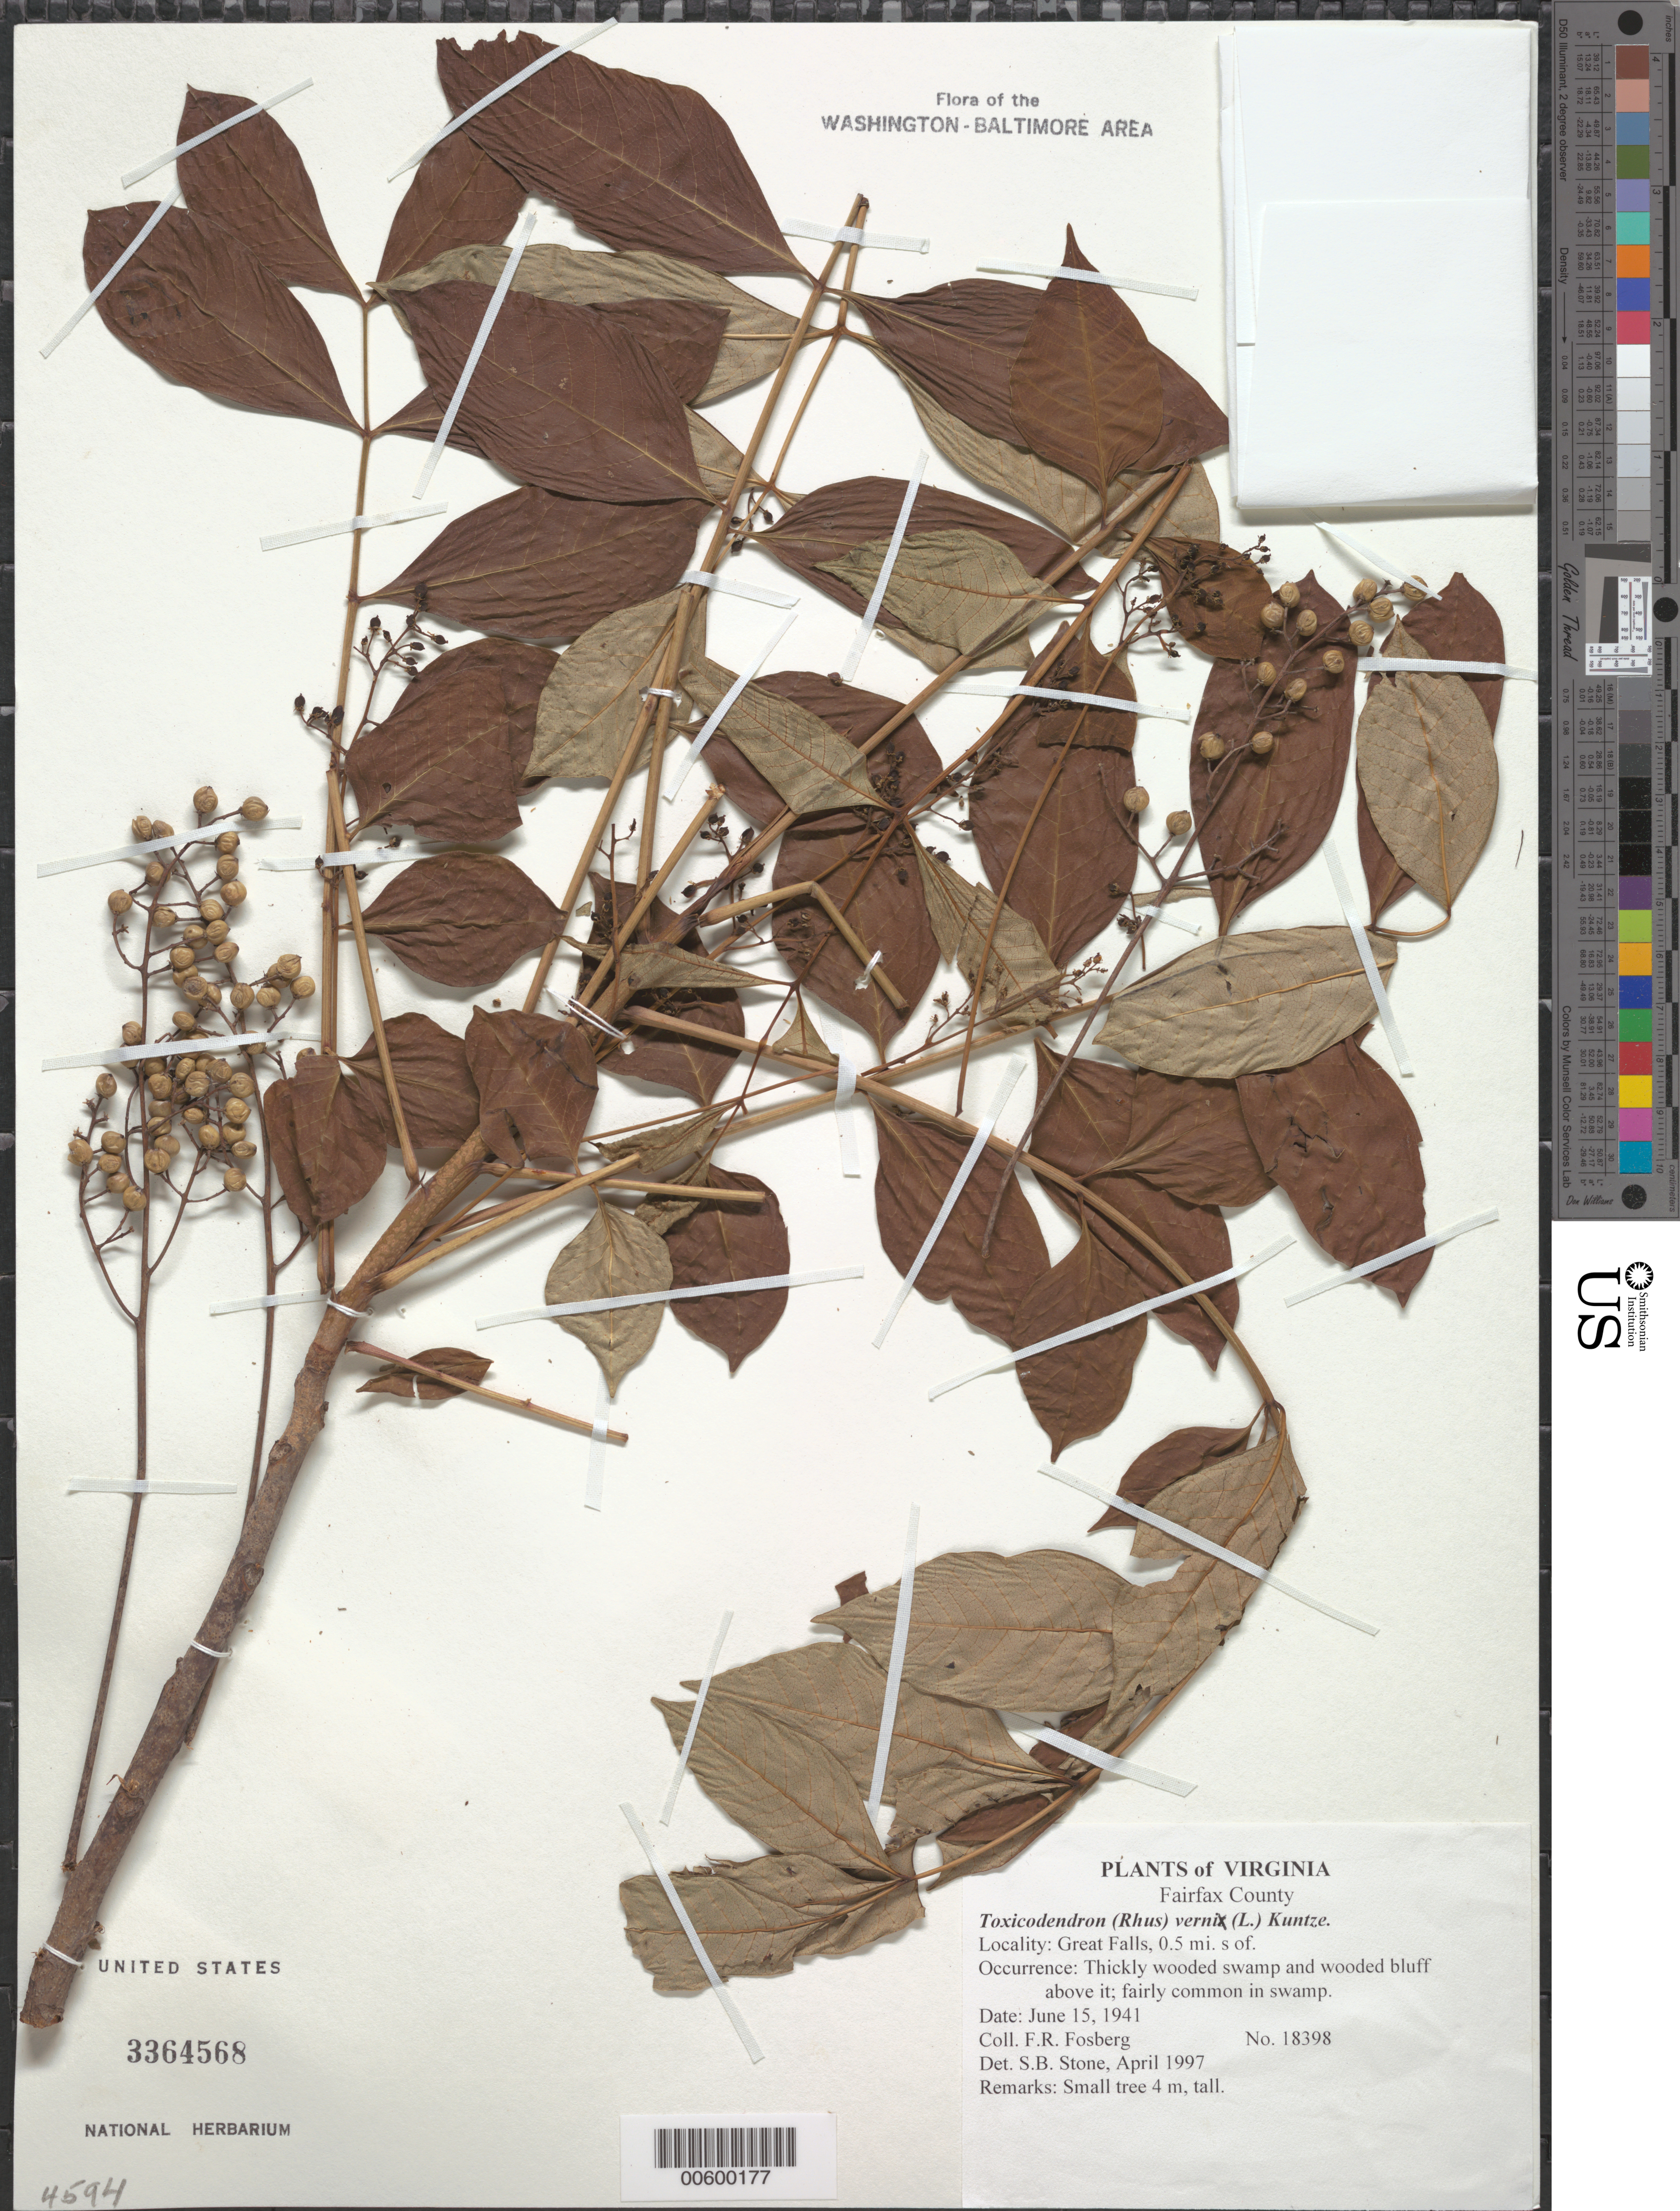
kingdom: Plantae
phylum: Tracheophyta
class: Magnoliopsida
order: Sapindales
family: Anacardiaceae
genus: Toxicodendron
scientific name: Toxicodendron vernix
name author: (L.) Kuntze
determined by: Stone, S. B.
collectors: F. R. Fosberg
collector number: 18398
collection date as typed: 15 Jun 1941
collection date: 1941-06-15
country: United States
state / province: Virginia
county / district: Fairfax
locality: Great Falls, 0.5 mi. S of.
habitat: Thickly wooded swamp and wooded bluff above it; fairly common in swamp.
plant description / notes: Common name: Poison Sumac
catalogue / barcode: US 3364568